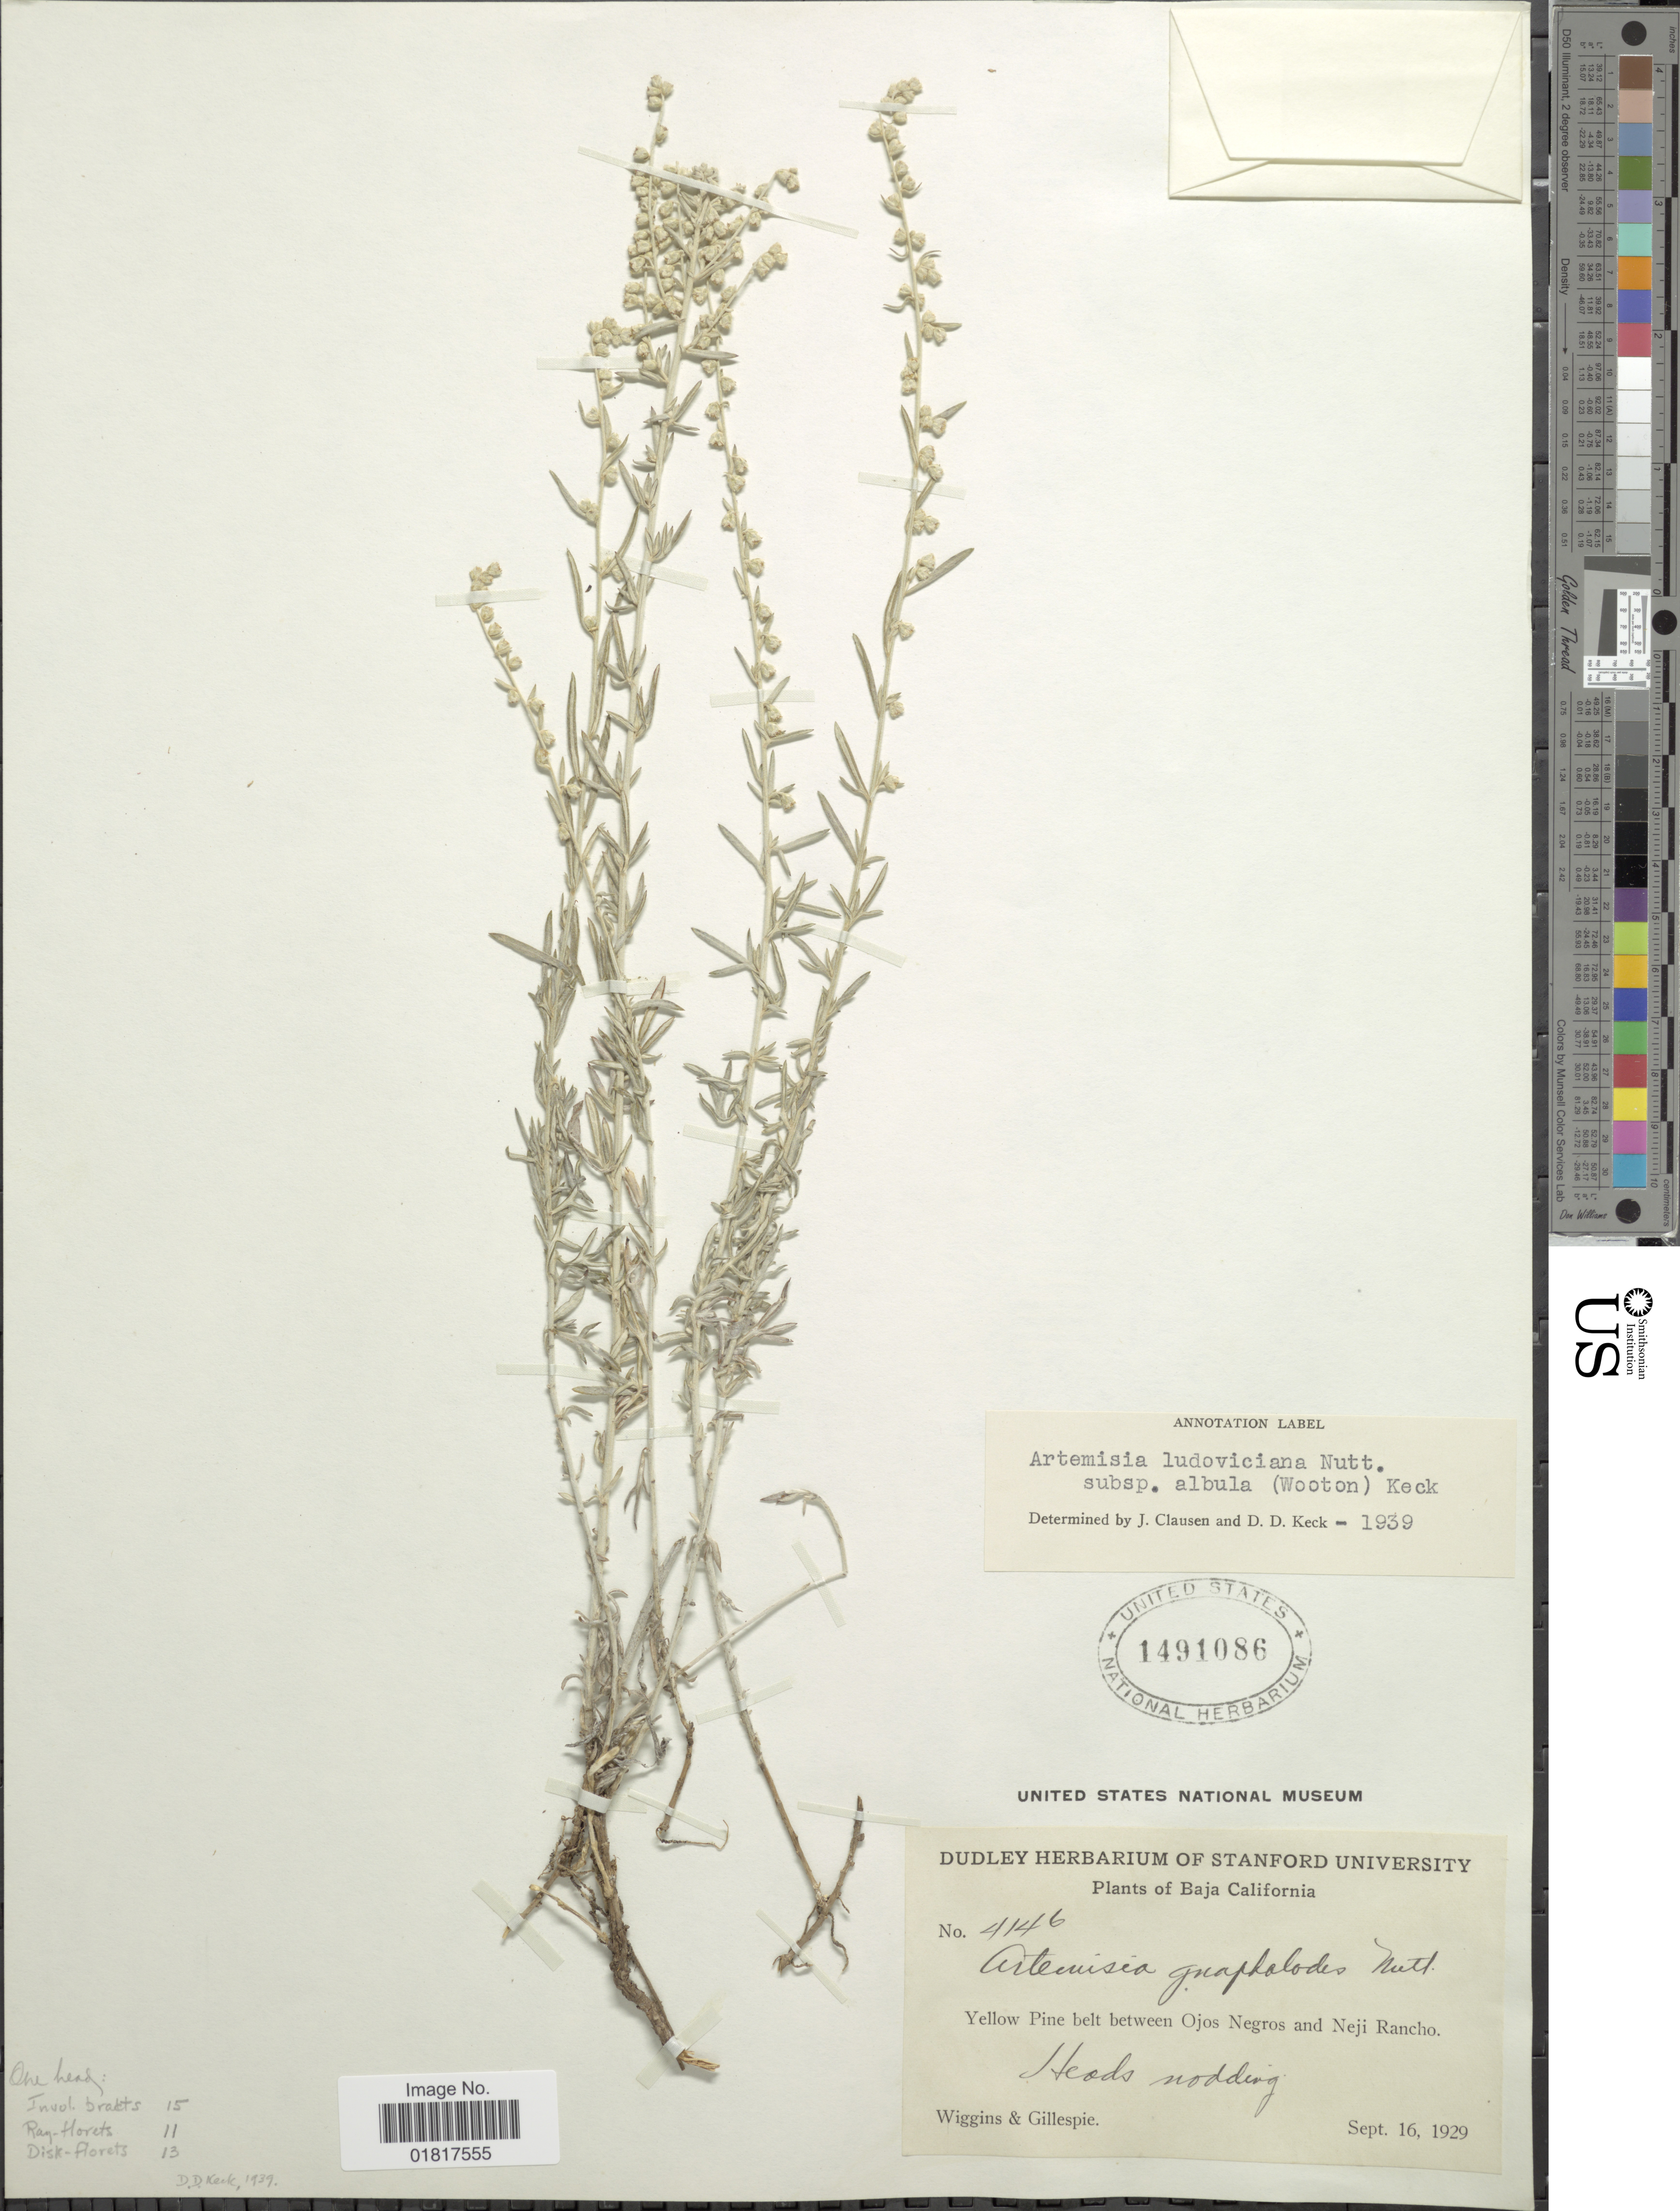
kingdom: Plantae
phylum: Tracheophyta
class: Magnoliopsida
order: Asterales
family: Asteraceae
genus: Artemisia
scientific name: Artemisia ludoviciana subsp. albula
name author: (Wooton) D.D. Keck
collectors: -- Wiggins & -- Gillespie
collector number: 4146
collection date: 1929-09-16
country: Mexico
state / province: Baja California Norte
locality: Yellow Pine belt between Ojos Negros and Neji Rancho. Heads nodding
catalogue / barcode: US 1491086